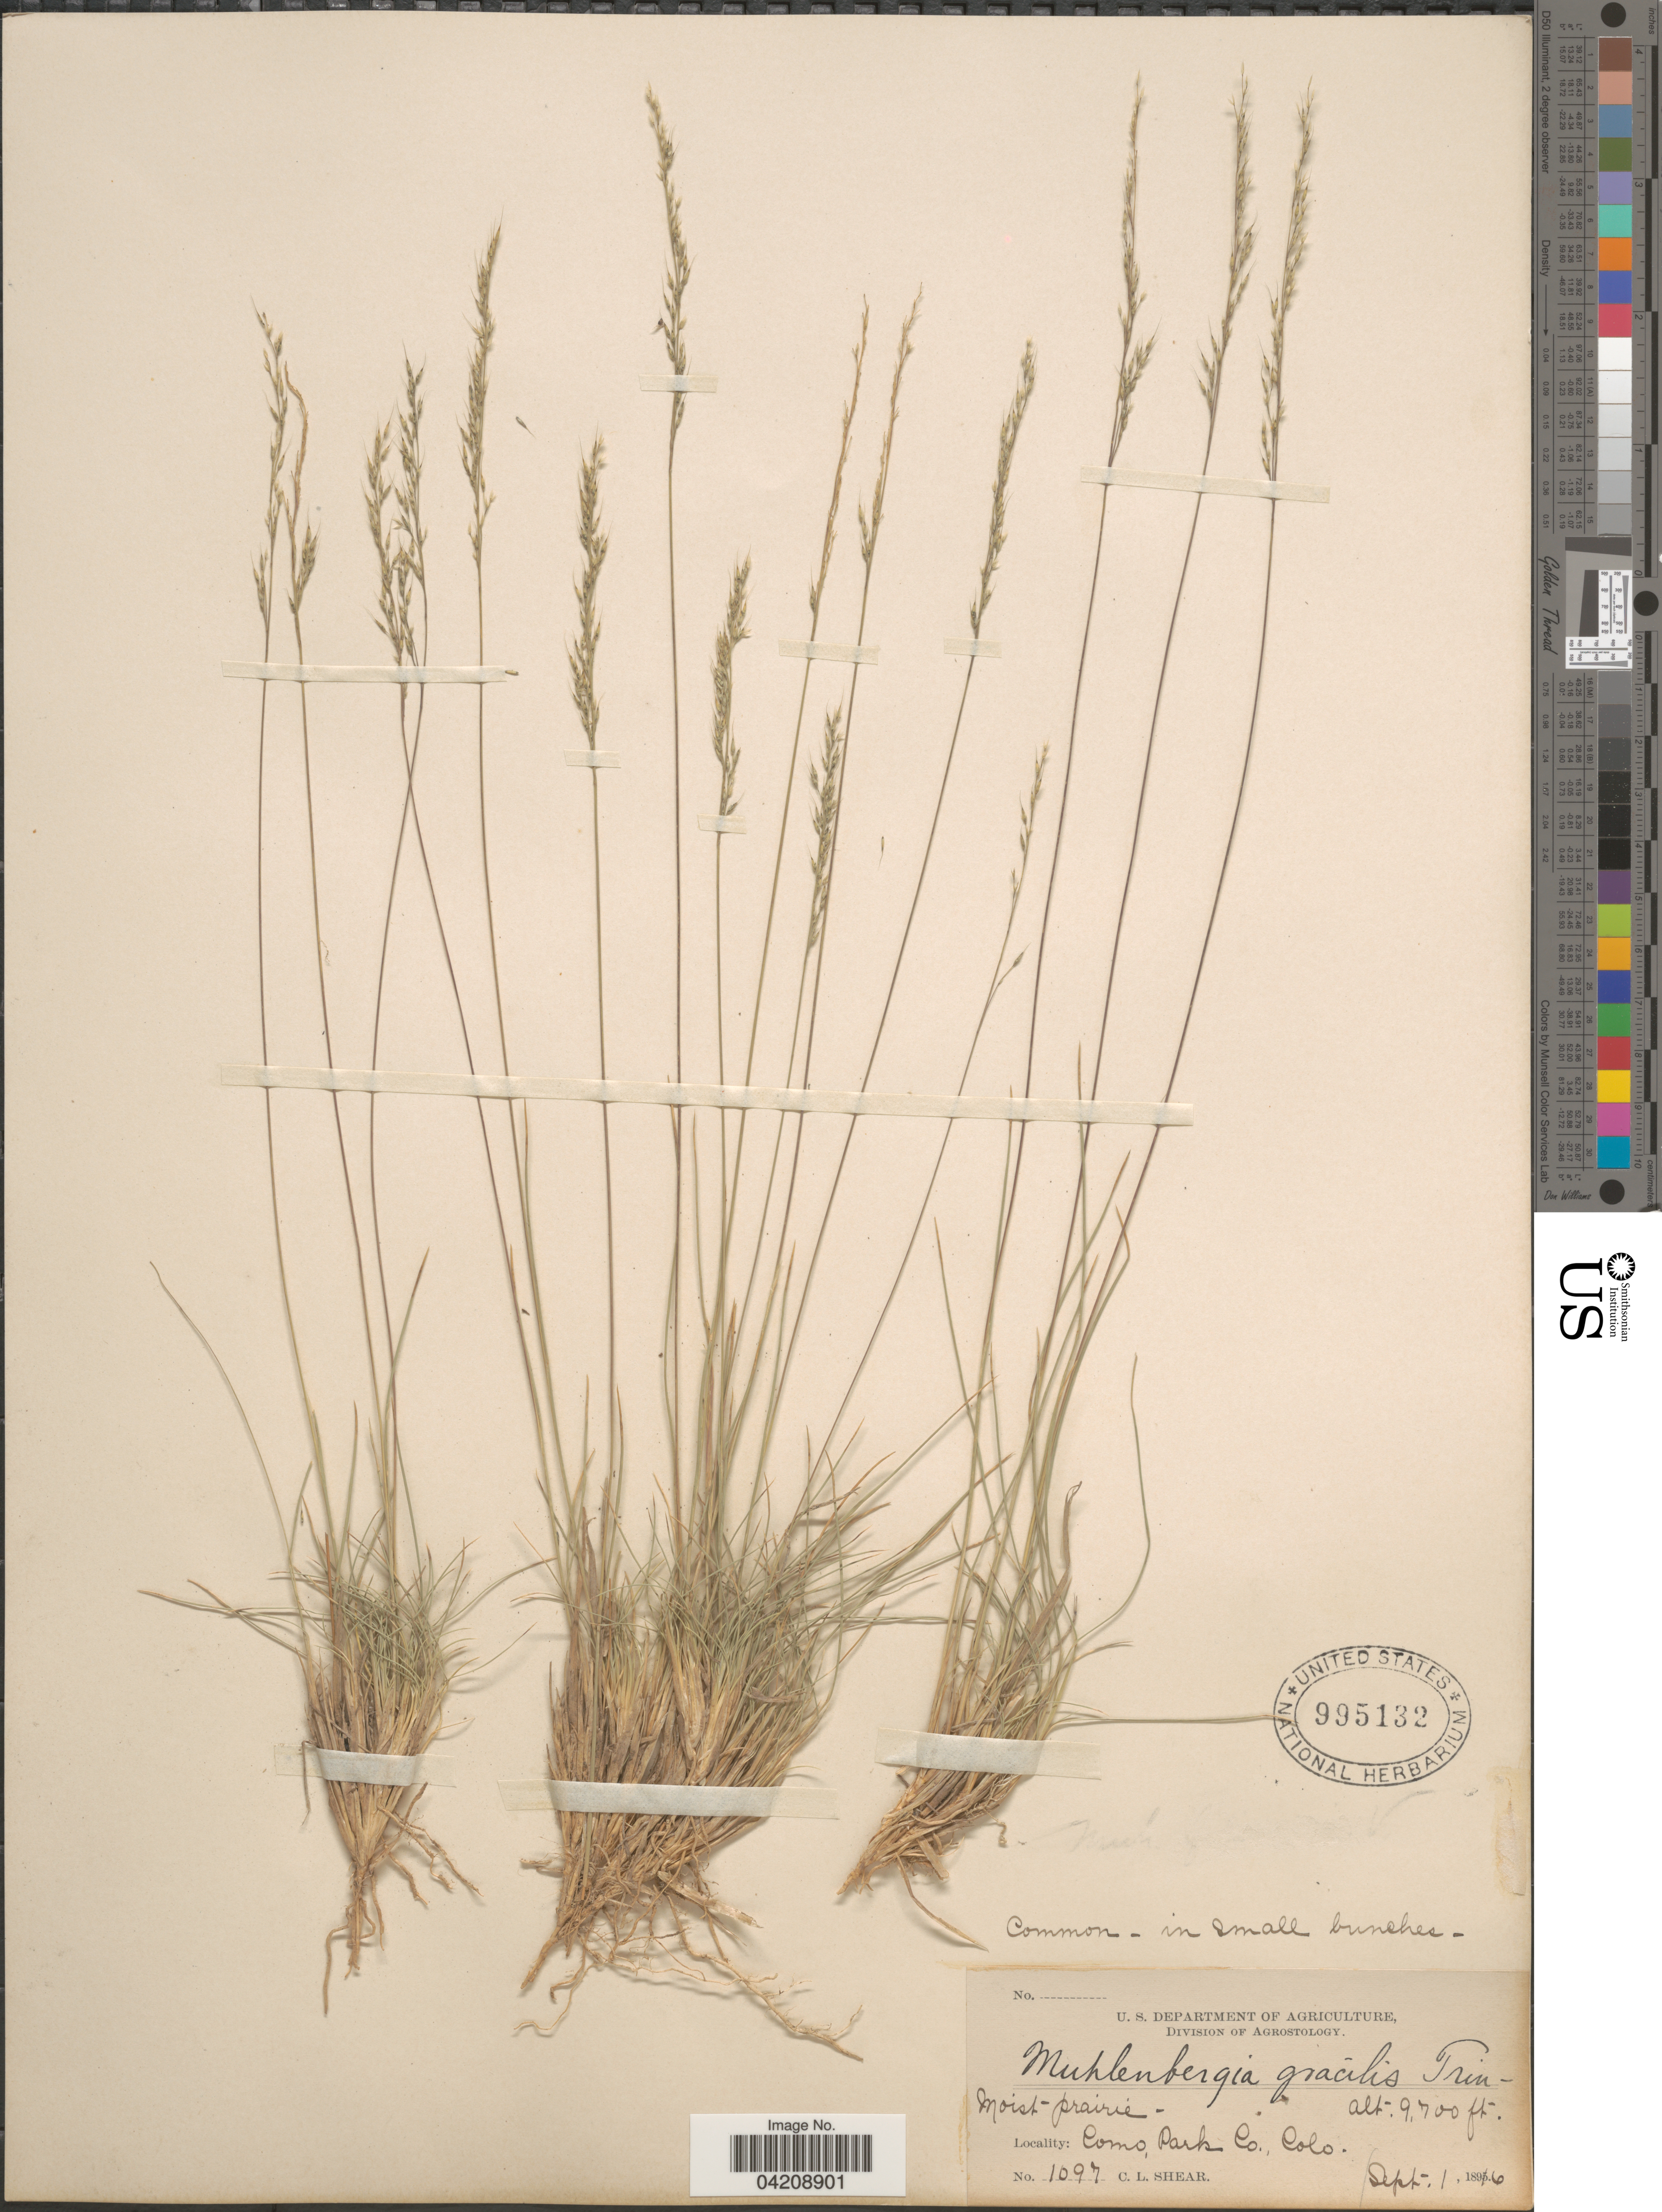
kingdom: Plantae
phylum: Tracheophyta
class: Liliopsida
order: Poales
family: Poaceae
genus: Muhlenbergia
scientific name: Muhlenbergia filiformis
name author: (Thurb. ex S. Watson) Rydb.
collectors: C. L. Shear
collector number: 1097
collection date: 1896-09-01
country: United States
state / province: Colorado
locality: Como. Park Co.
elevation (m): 2957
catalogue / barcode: US 995132